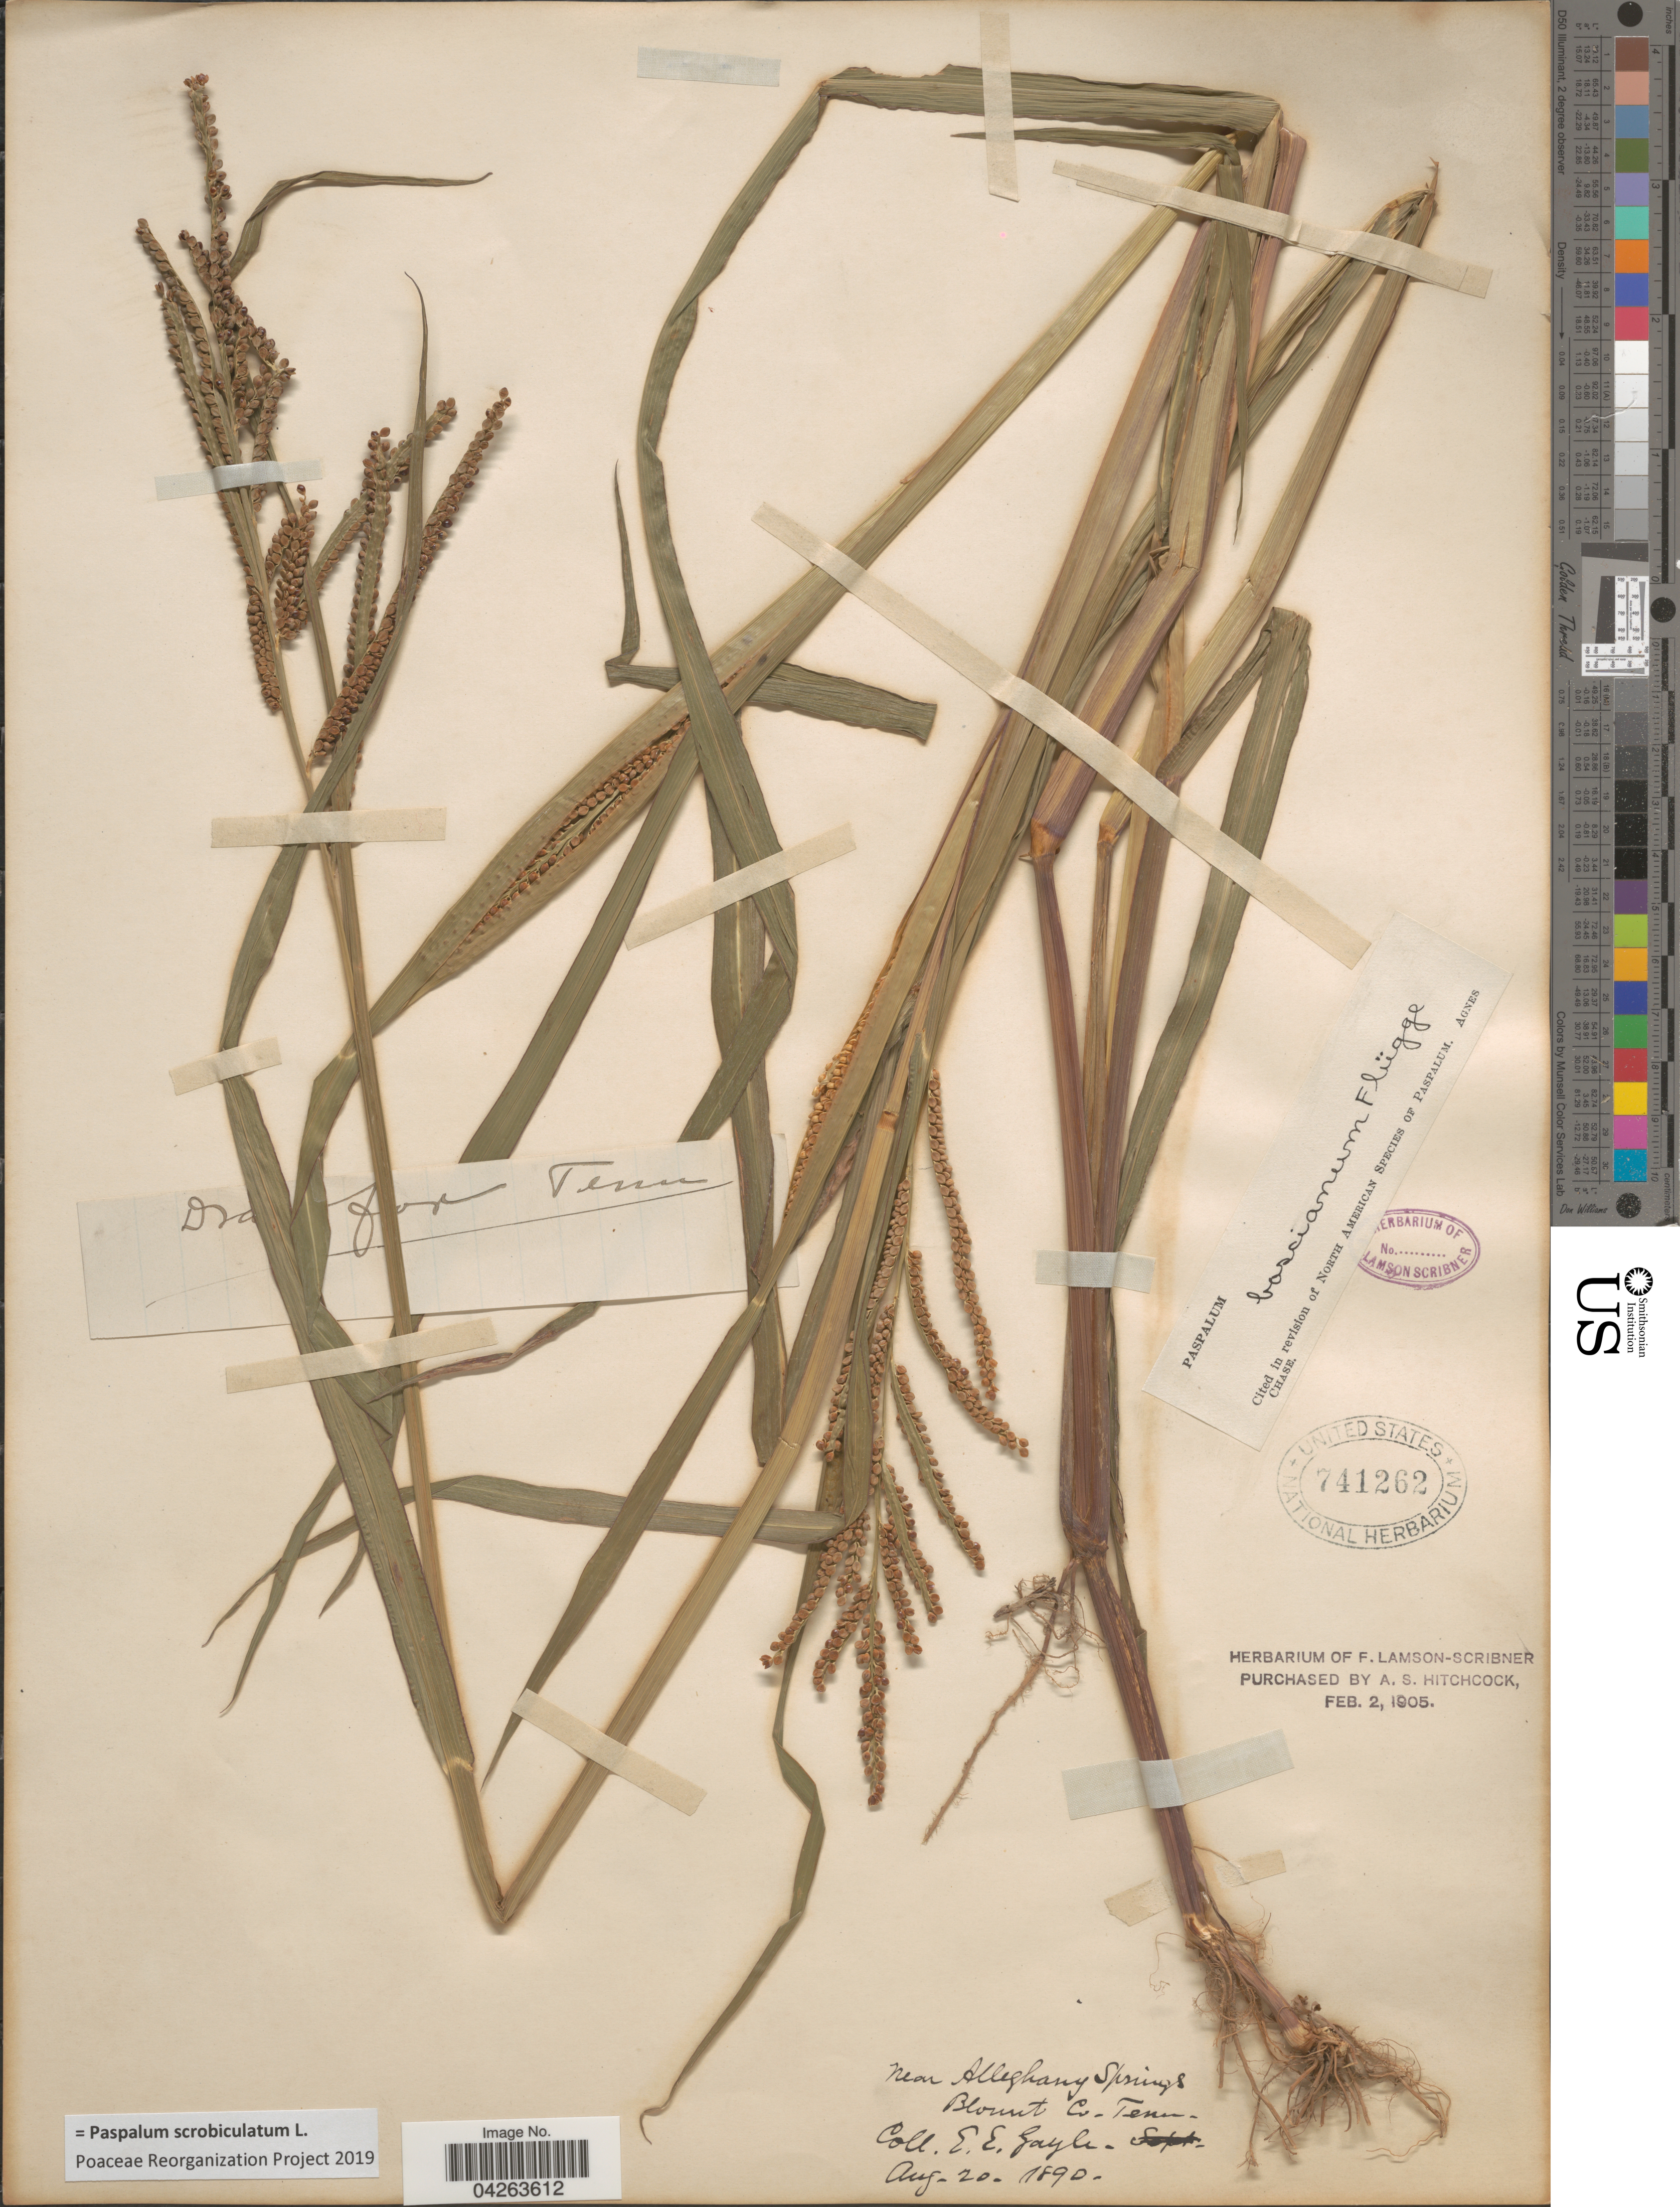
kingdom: Plantae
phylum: Tracheophyta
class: Liliopsida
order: Poales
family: Poaceae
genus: Paspalum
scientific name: Paspalum scrobiculatum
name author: L.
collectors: E. Gayle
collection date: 1890-08-20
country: United States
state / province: Tennessee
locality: Blount Co.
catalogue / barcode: US 741262